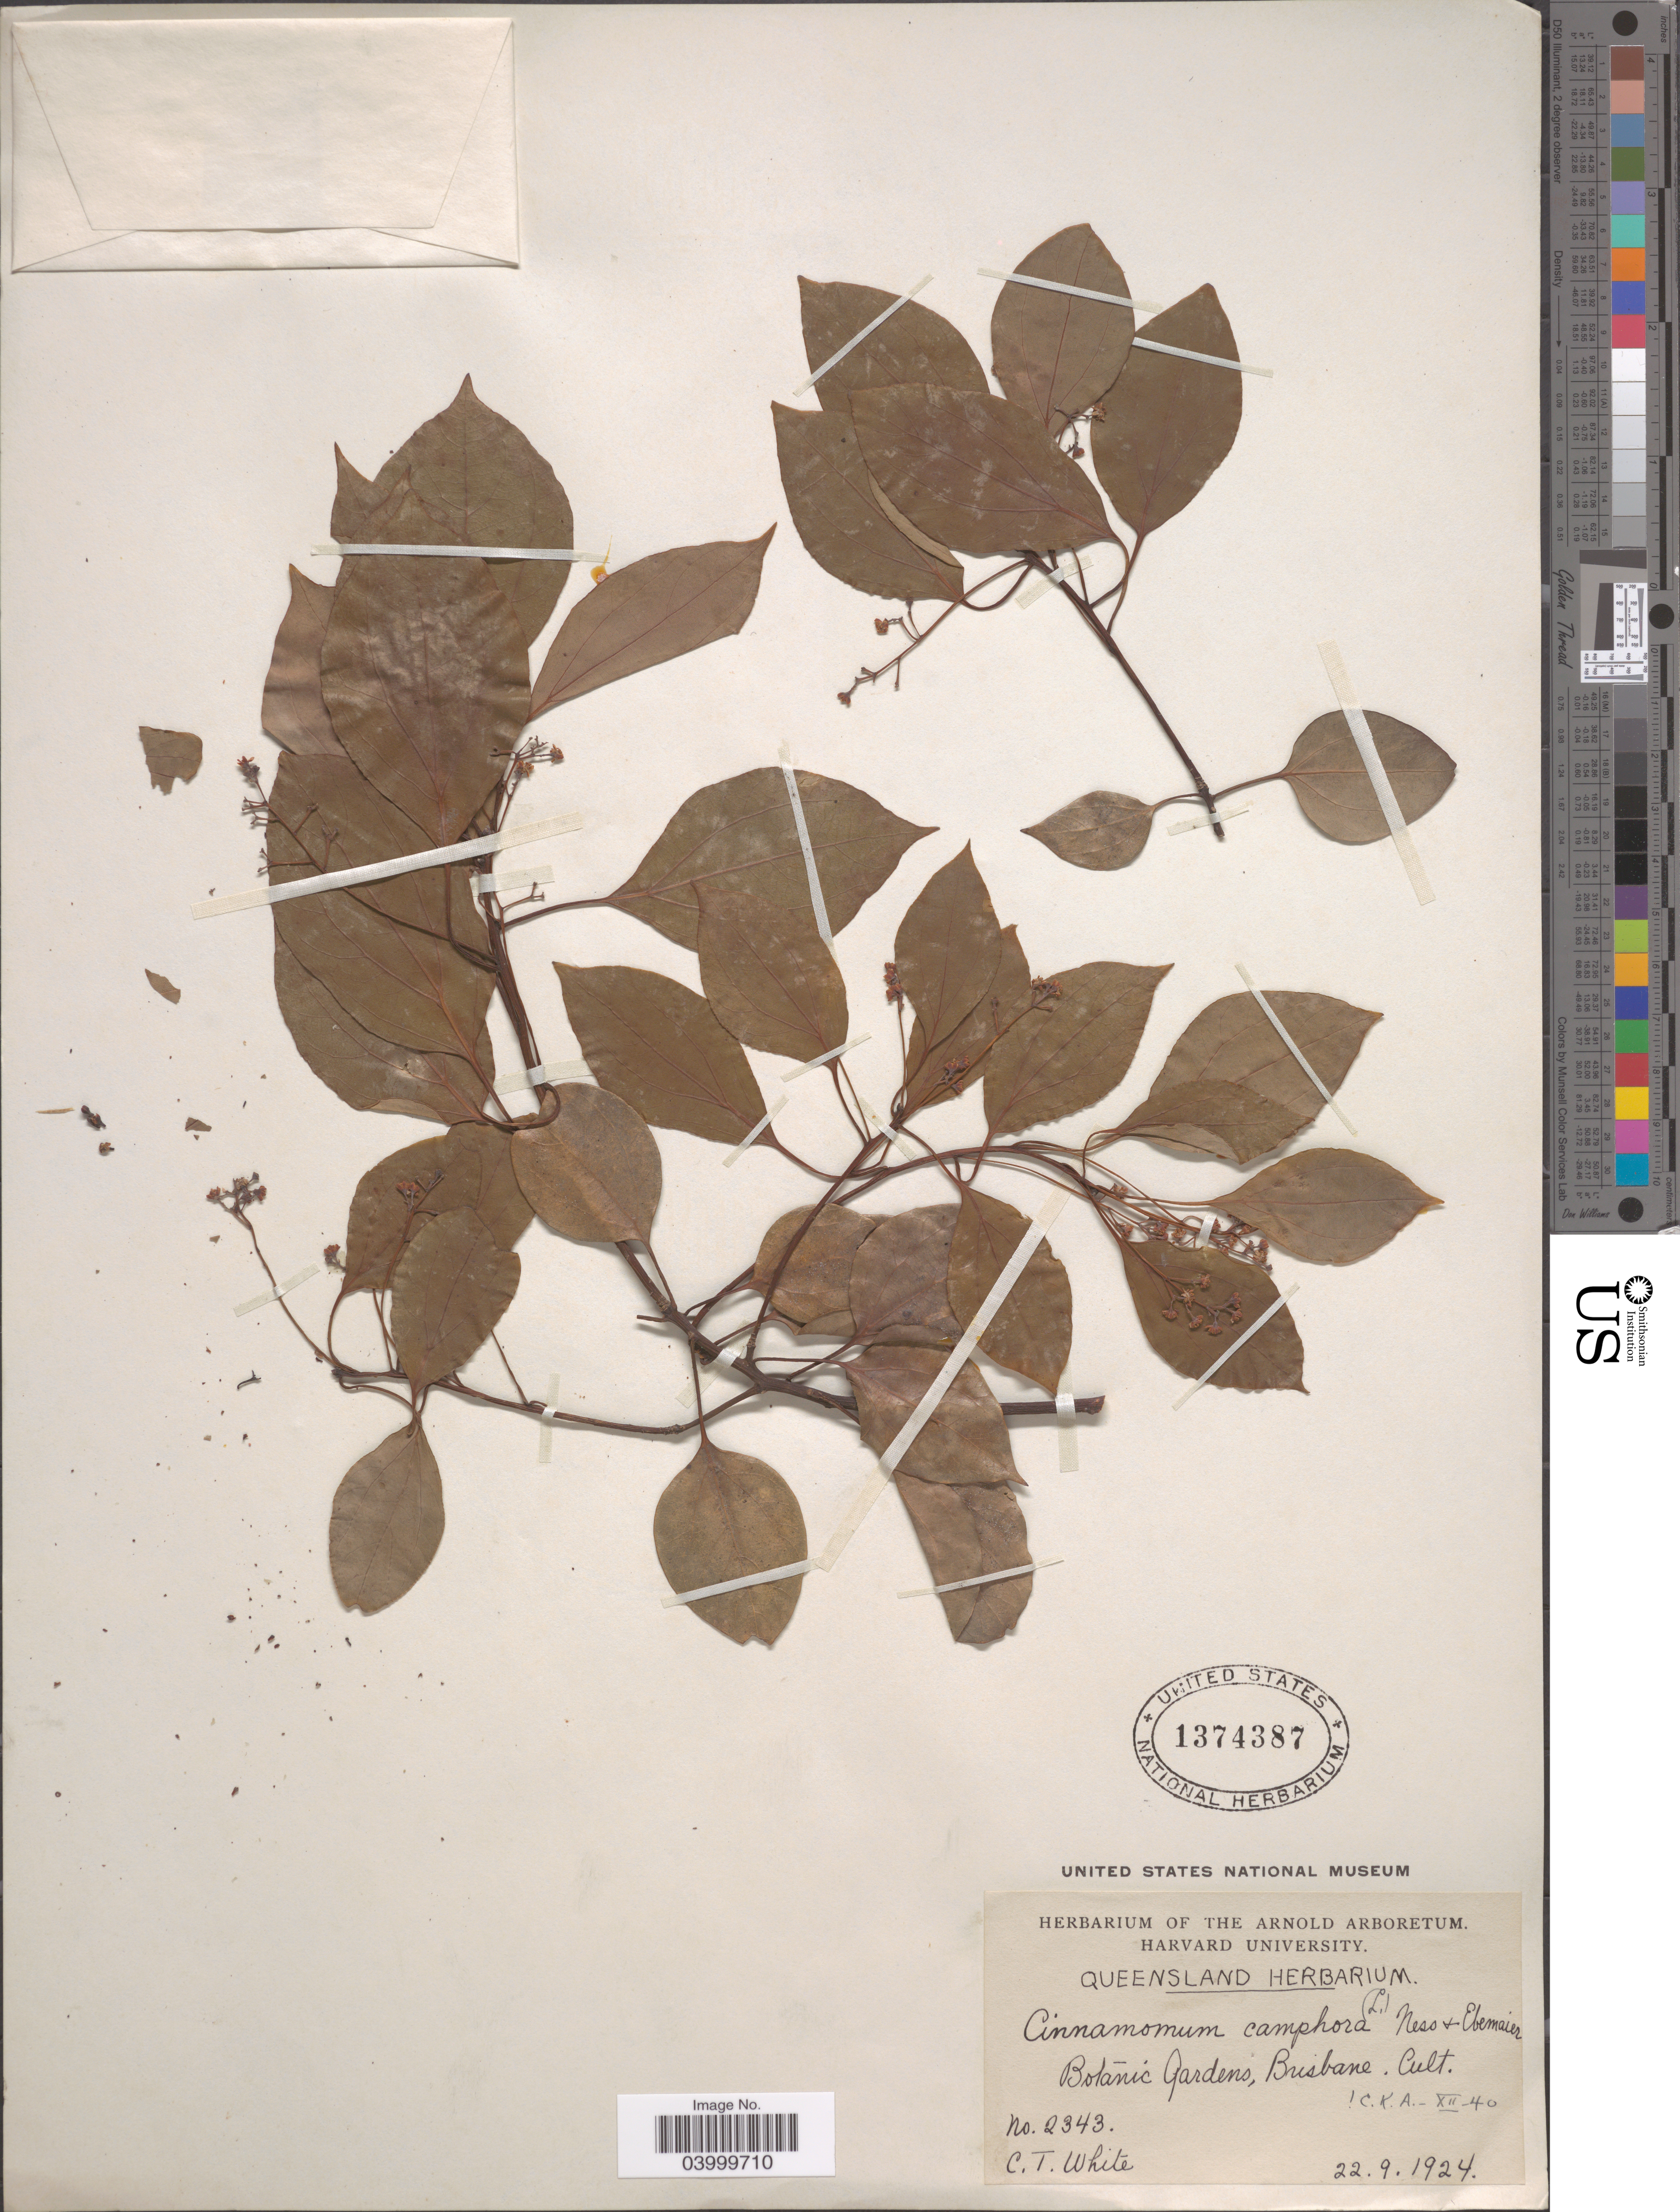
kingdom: Plantae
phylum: Tracheophyta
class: Magnoliopsida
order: Laurales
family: Lauraceae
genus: Cinnamomum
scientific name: Cinnamomum camphora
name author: (L.) J. Presl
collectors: C. T. White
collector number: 2343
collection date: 1924-09-22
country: Australia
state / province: Queensland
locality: Botanic Garden, Brisbane.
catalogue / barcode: US 1374387